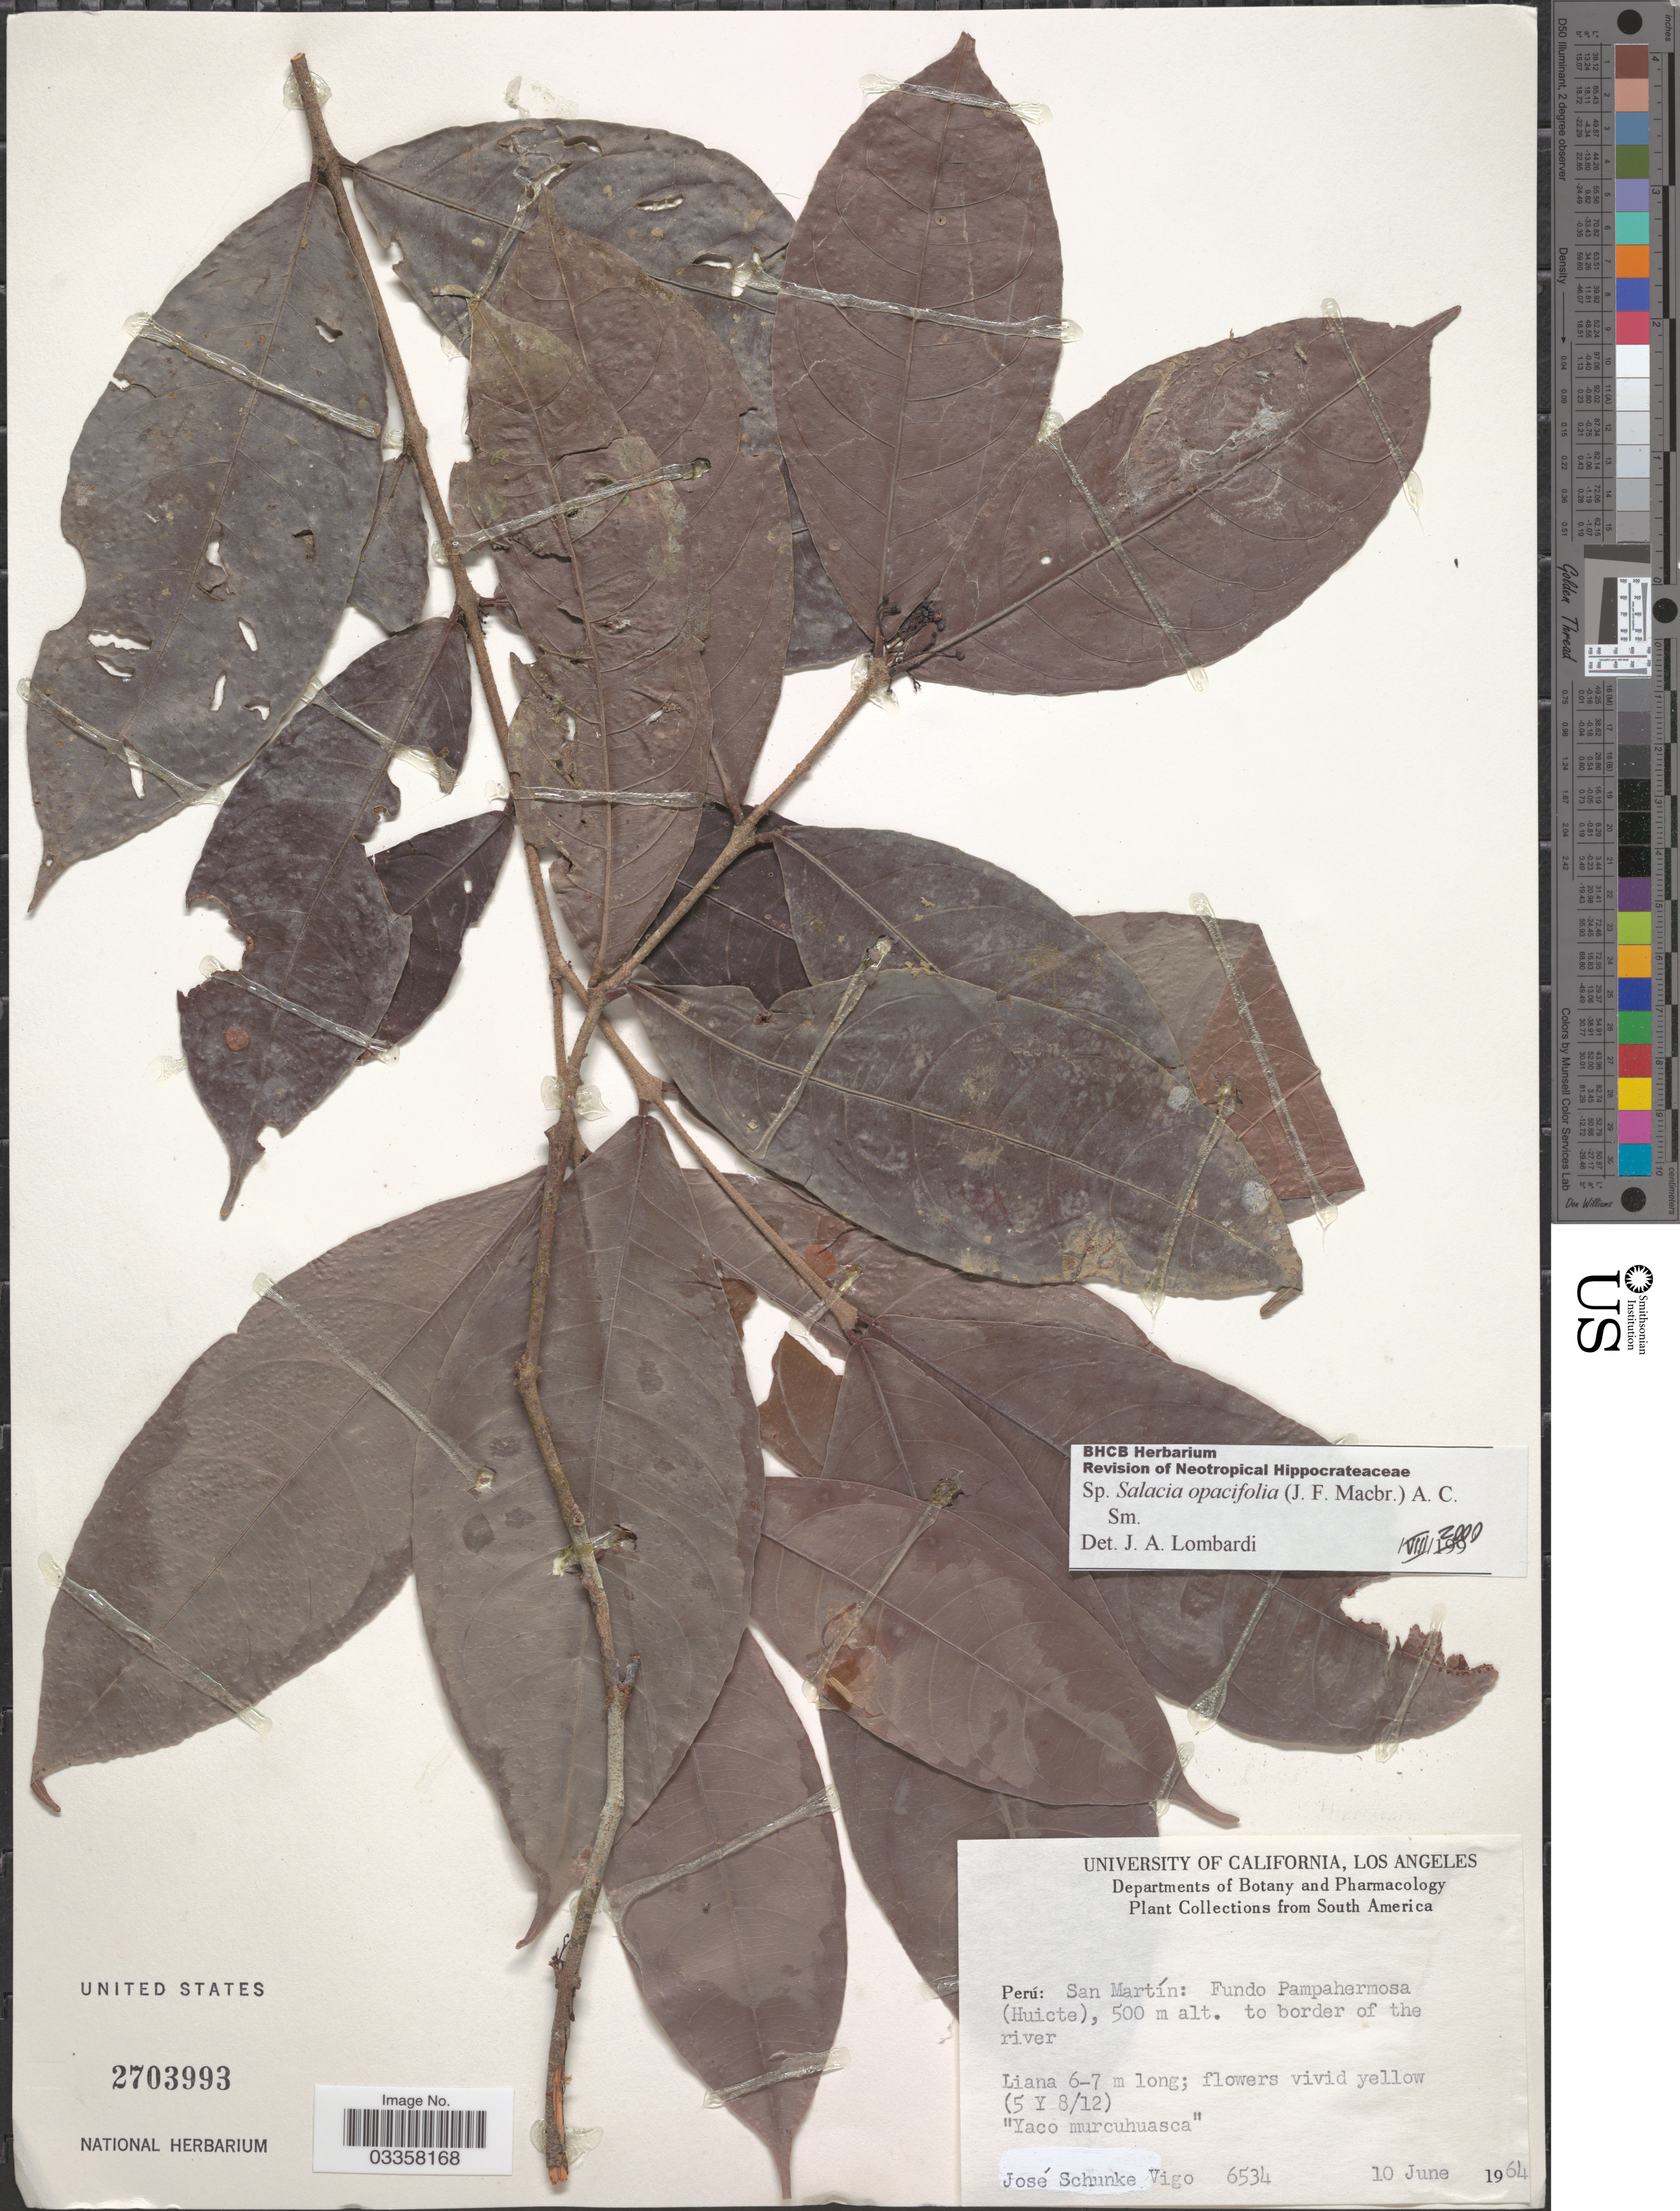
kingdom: Plantae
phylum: Tracheophyta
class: Magnoliopsida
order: Celastrales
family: Celastraceae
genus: Salacia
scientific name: Salacia opacifolia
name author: (J.F. Macbr.) A.C. Sm.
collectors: J. Schunke Vigo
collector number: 6534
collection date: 1964-06-10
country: Peru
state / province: San Martín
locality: Fundo Pampahermosa (Huicte) to border of the river.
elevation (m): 500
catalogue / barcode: US 2703993